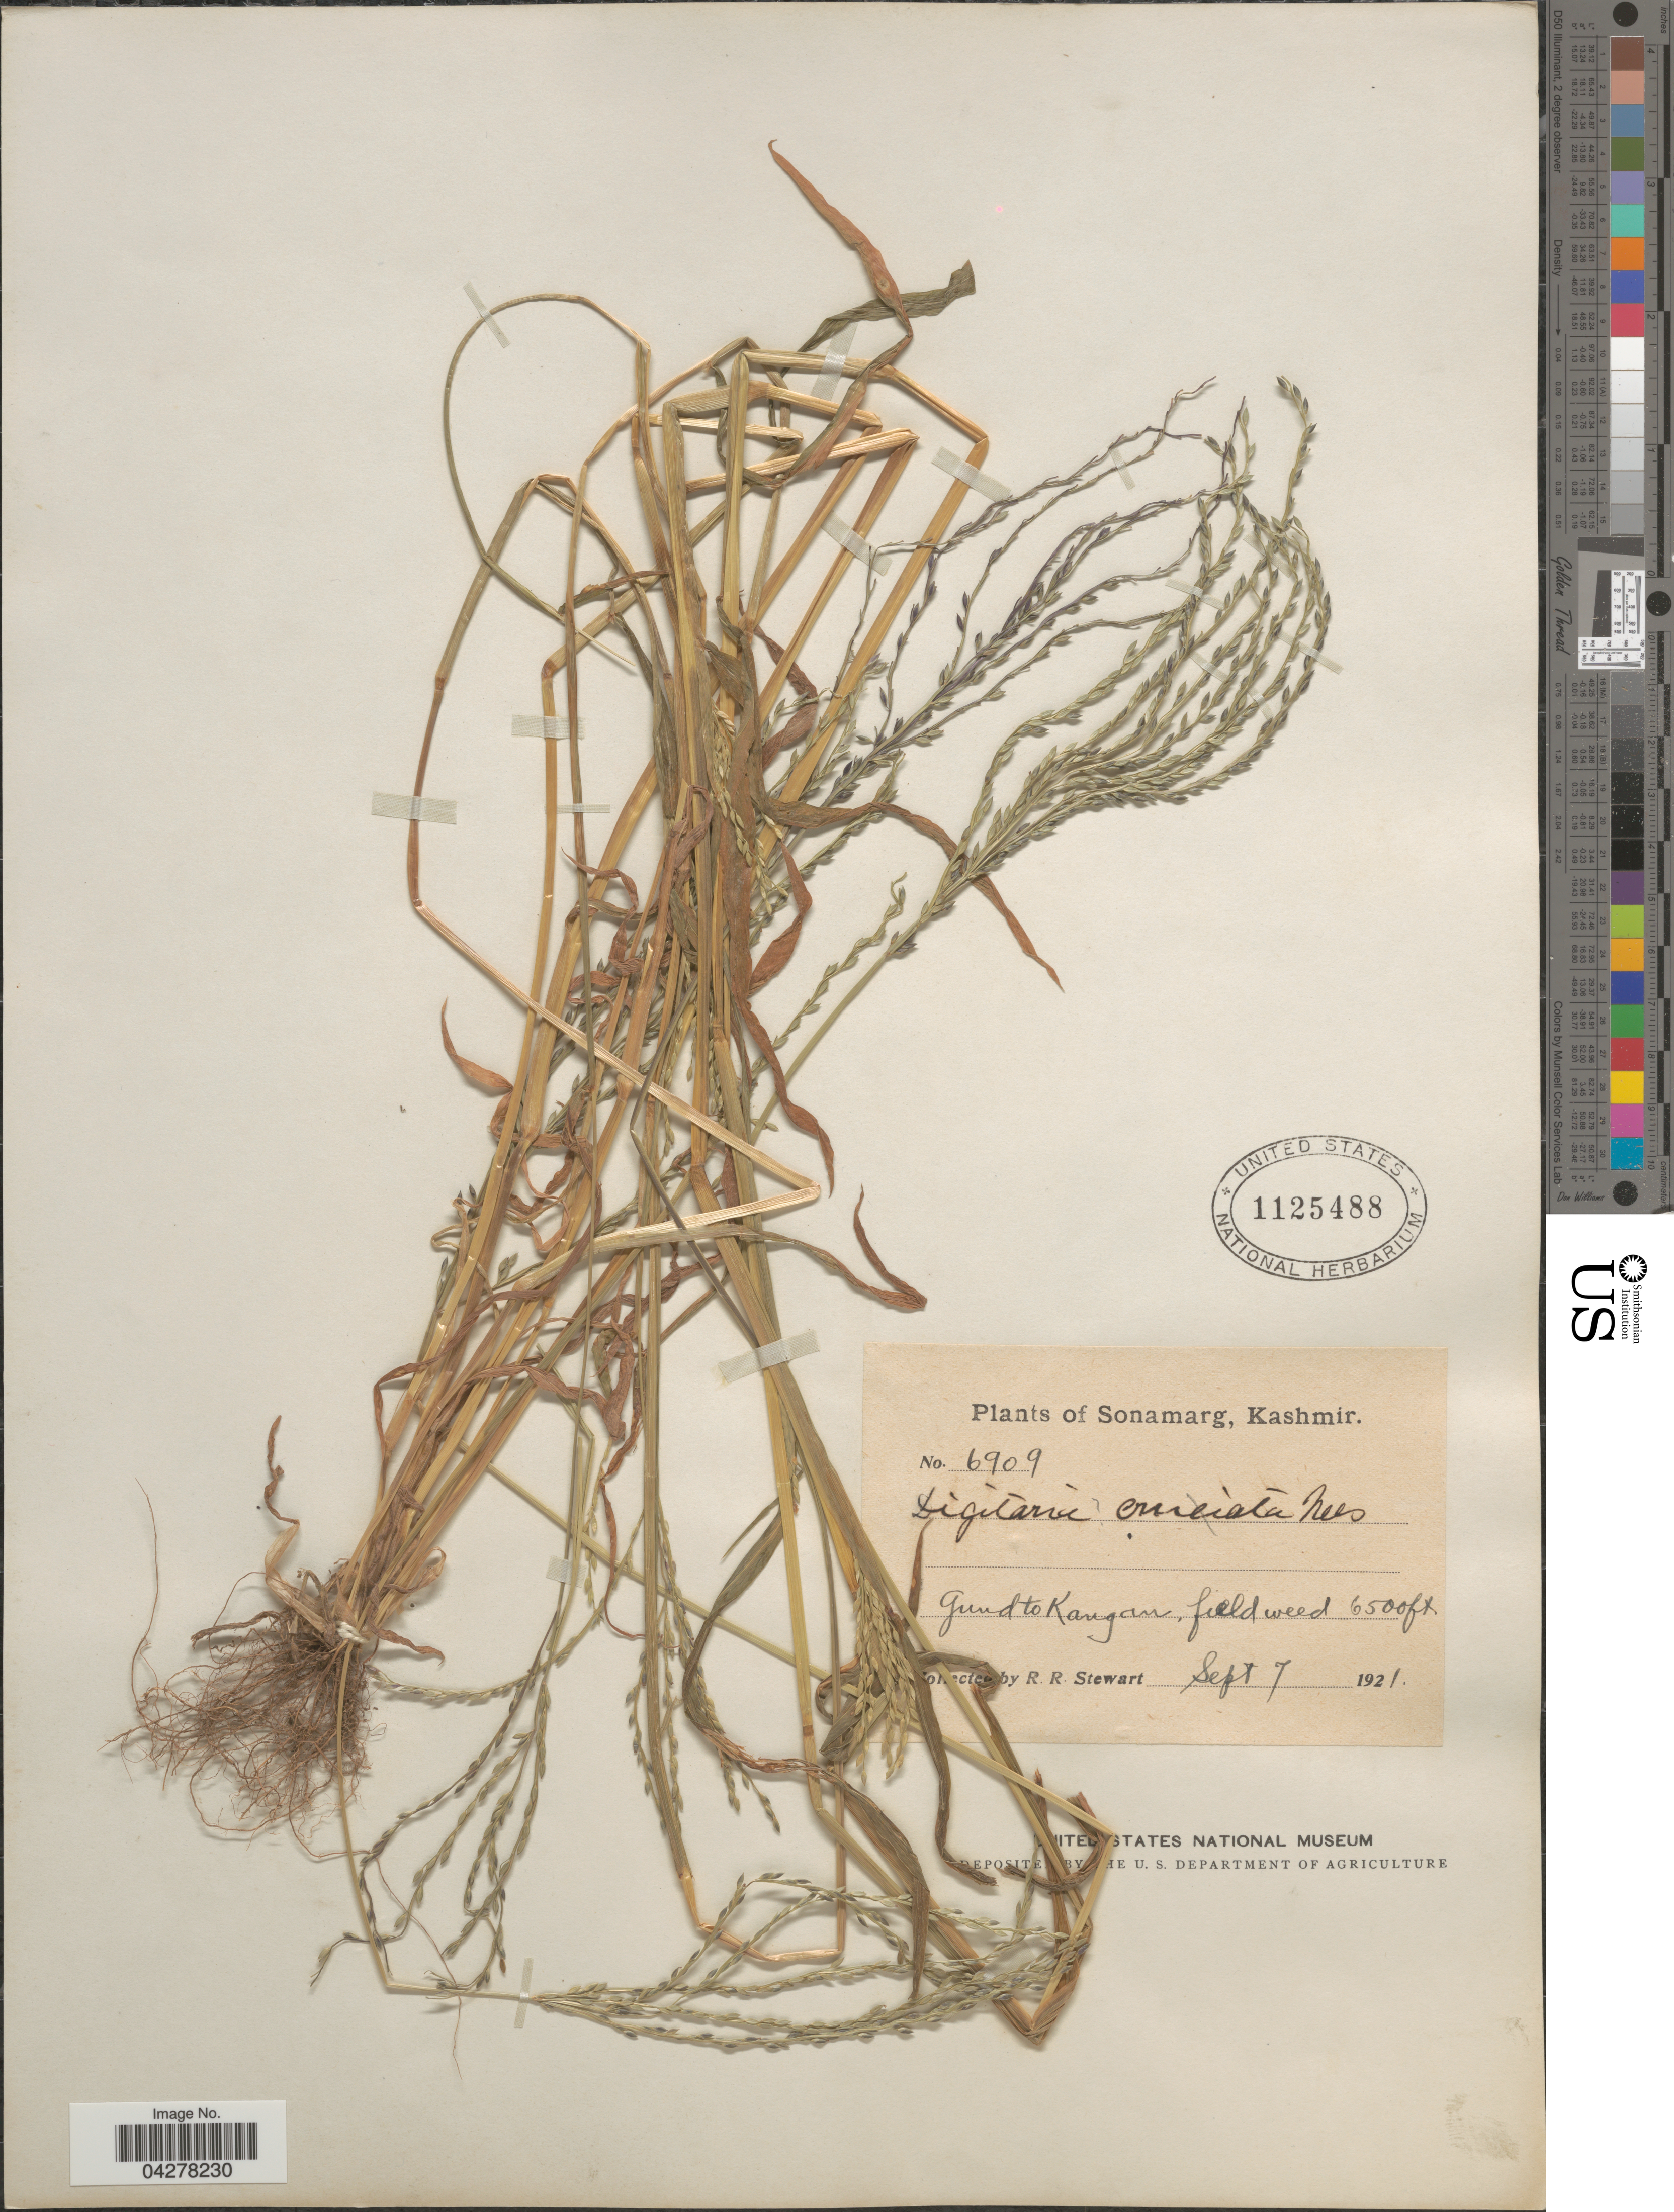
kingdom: Plantae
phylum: Tracheophyta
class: Liliopsida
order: Poales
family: Poaceae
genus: Digitaria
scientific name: Digitaria cruciata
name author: (Nees ex Steud.) A. Camus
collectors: R. Stewart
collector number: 6909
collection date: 1921-09-07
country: India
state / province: Jammu and Kashmir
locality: Sonamarg, Kashmir. Gund to Kangan, field weed.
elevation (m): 1981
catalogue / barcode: US 1125488